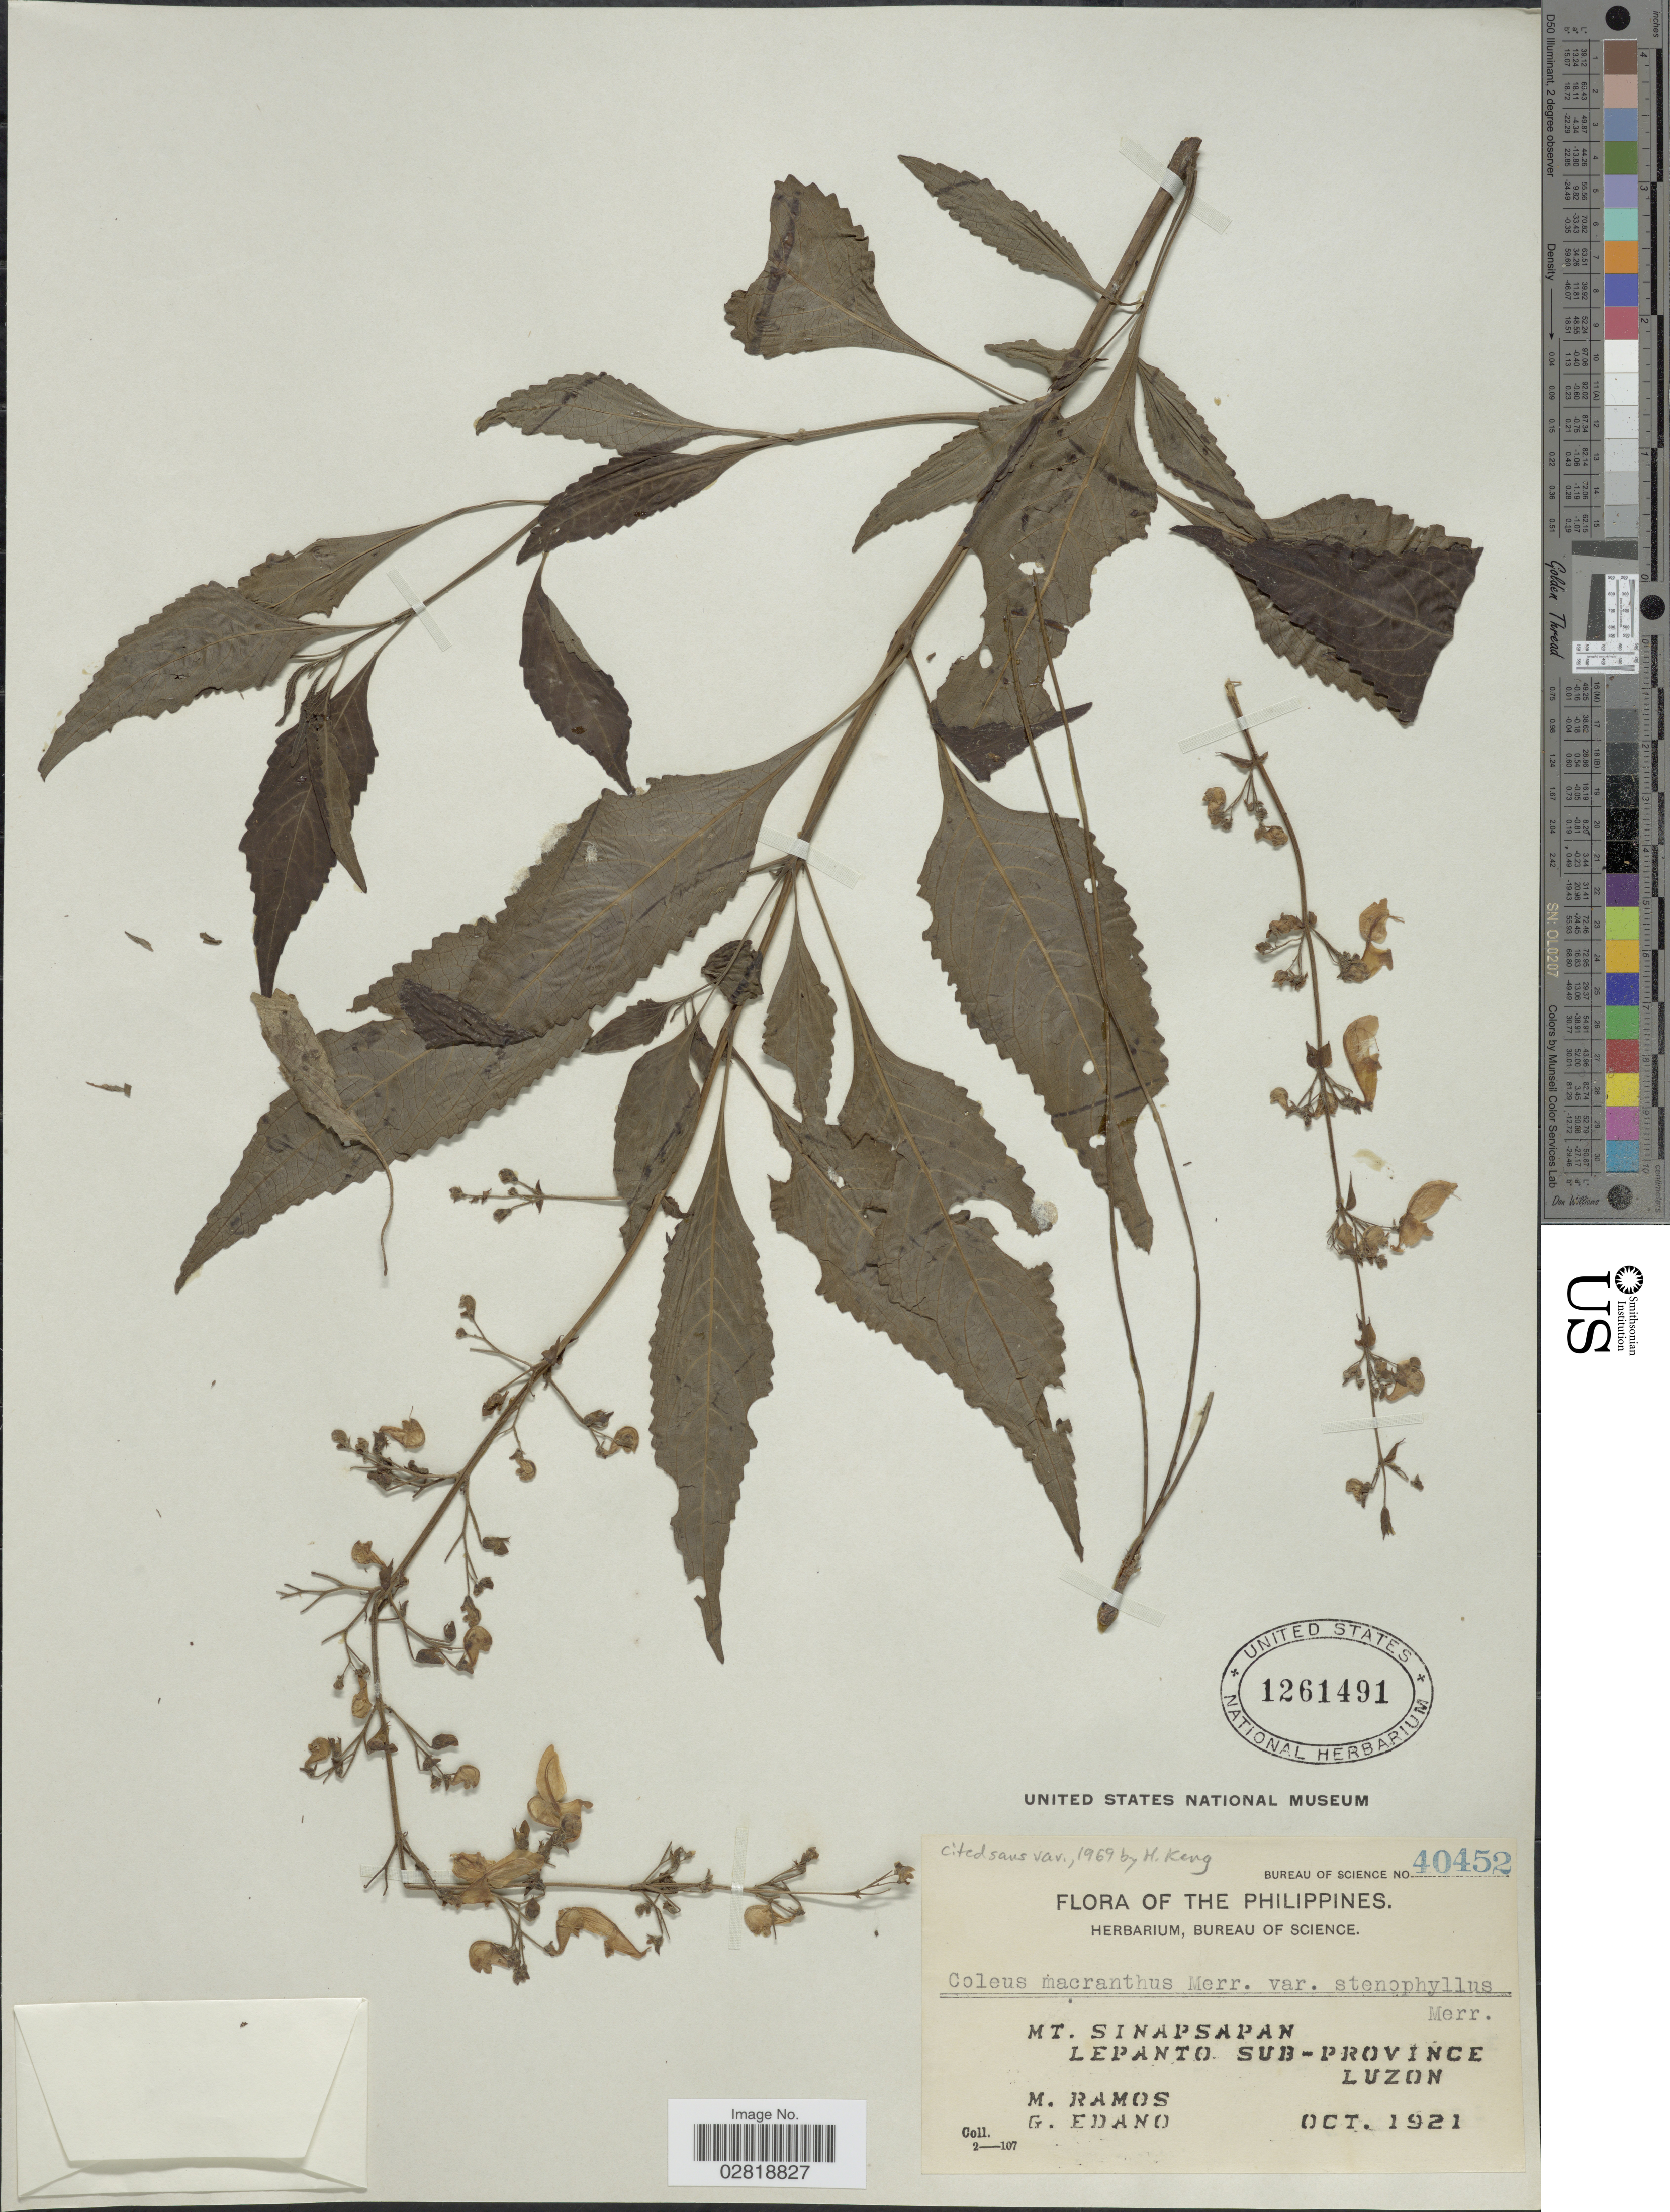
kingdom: Plantae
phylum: Tracheophyta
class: Magnoliopsida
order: Lamiales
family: Lamiaceae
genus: Plectranthus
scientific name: Plectranthus merrillii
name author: H. Keng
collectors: M. Ramos & G. Edaño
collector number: Bureau of Science 40452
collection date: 1921-10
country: Philippines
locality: Mt. Sinapsapan. Lepanto Sub-Province. Luzon.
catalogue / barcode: US 1261491